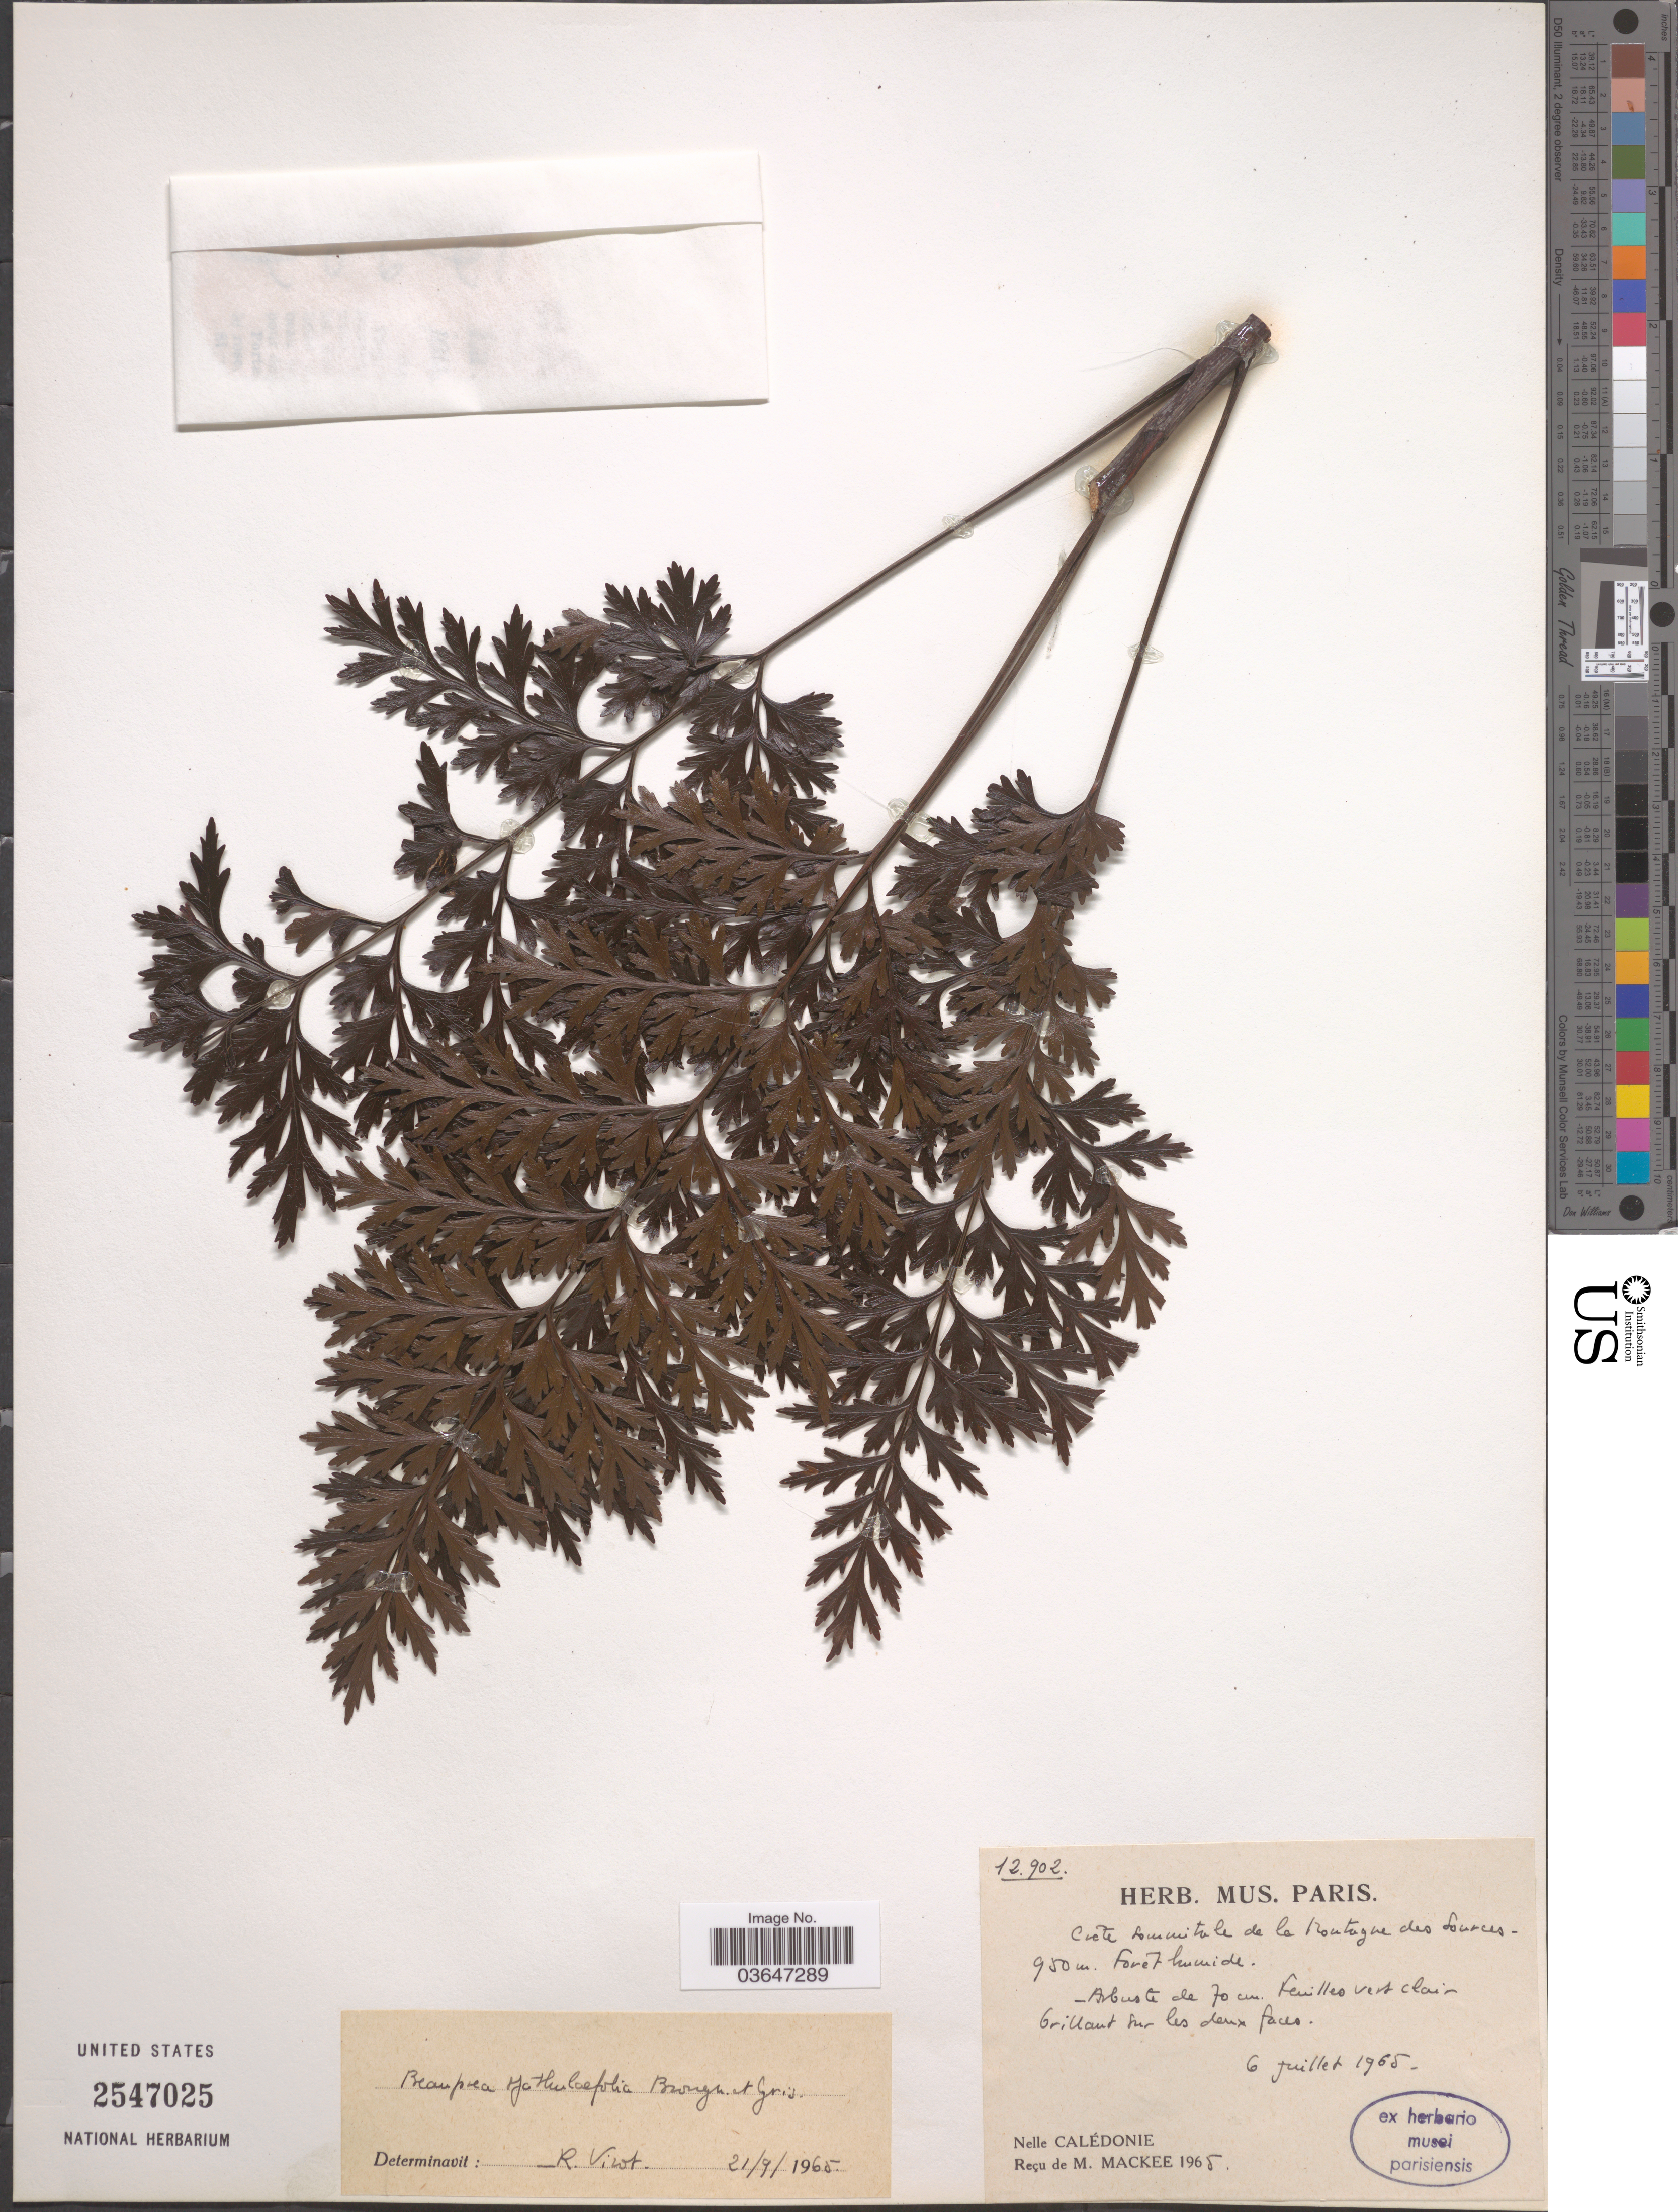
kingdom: Plantae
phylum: Tracheophyta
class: Magnoliopsida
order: Proteales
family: Proteaceae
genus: Beauprea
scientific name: Beauprea spathulifolia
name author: Brongn. & Gris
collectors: M. Mackee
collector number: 12902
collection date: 1965-07-06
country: New Caledonia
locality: Crête [illegible text] de la Montagne des Sources.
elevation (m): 950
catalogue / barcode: US 2547025